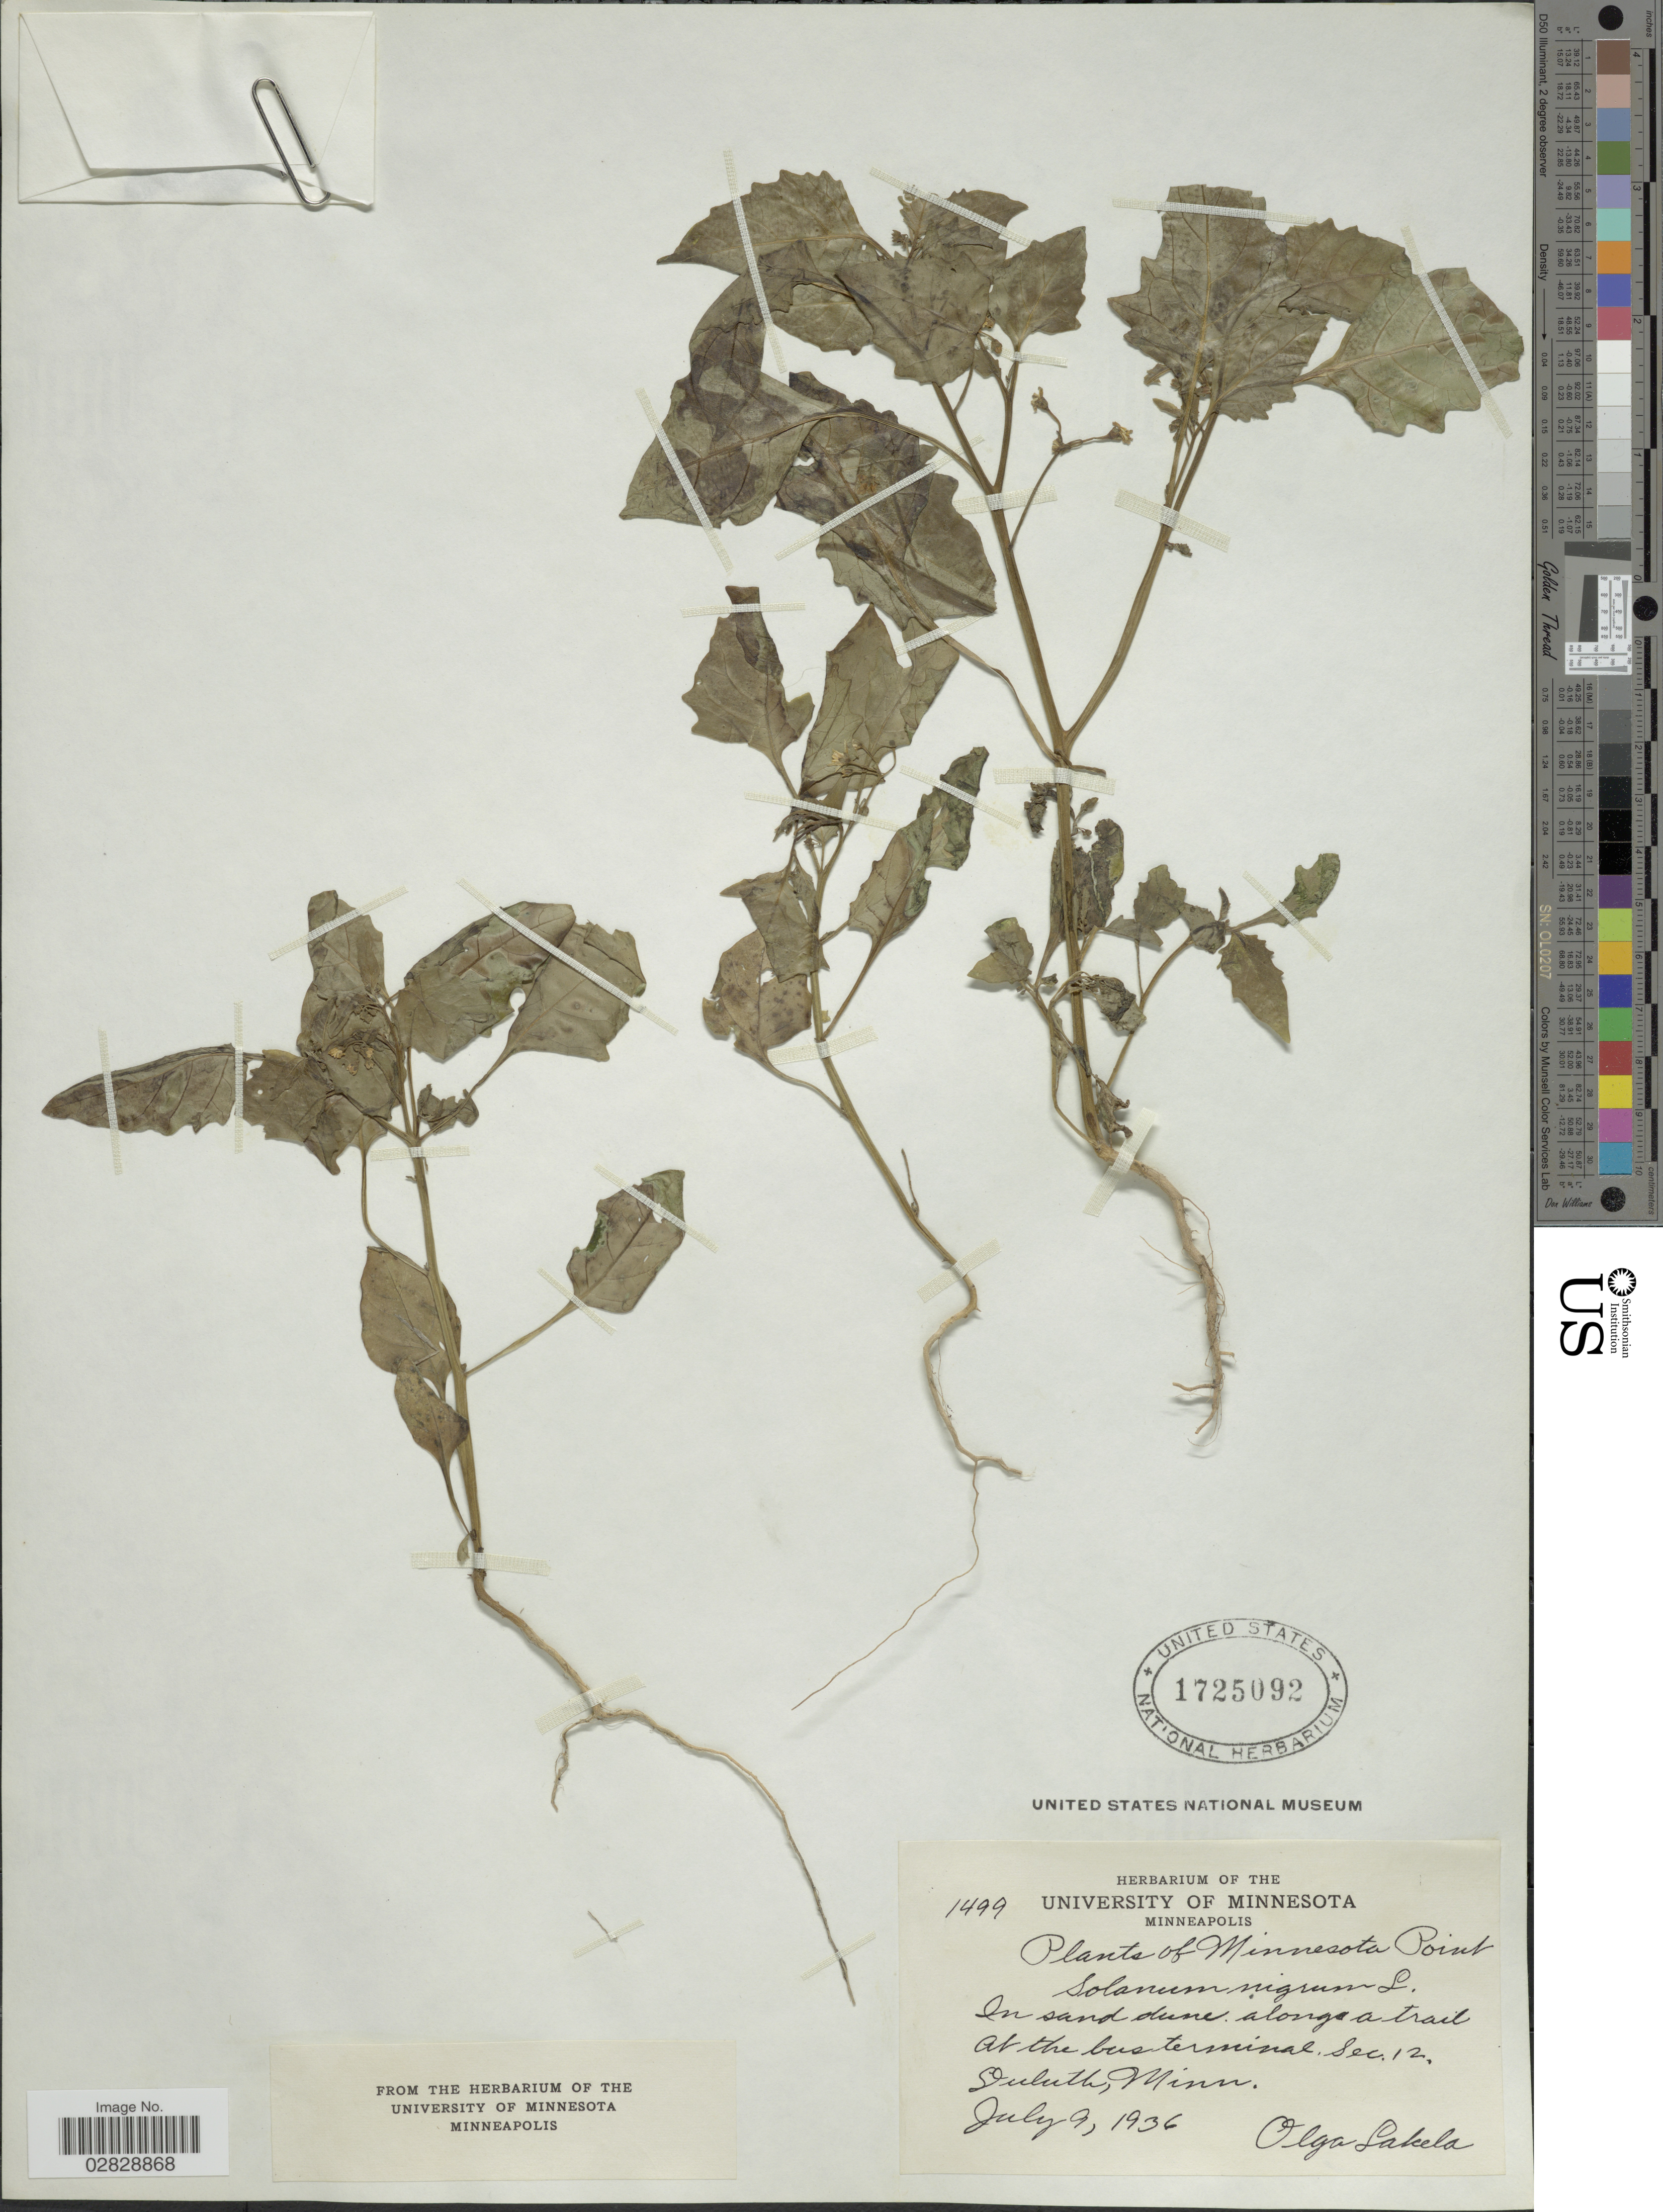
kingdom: Plantae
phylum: Tracheophyta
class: Magnoliopsida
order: Solanales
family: Solanaceae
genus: Solanum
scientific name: Solanum emulans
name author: Raf.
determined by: Knapp, S. D.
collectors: O. K. Lakela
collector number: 1499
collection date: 1936-07-09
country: United States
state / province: Minnesota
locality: In sand dune along a trail at the bus terminal, sec. 12. Guluth.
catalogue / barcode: US 1725092